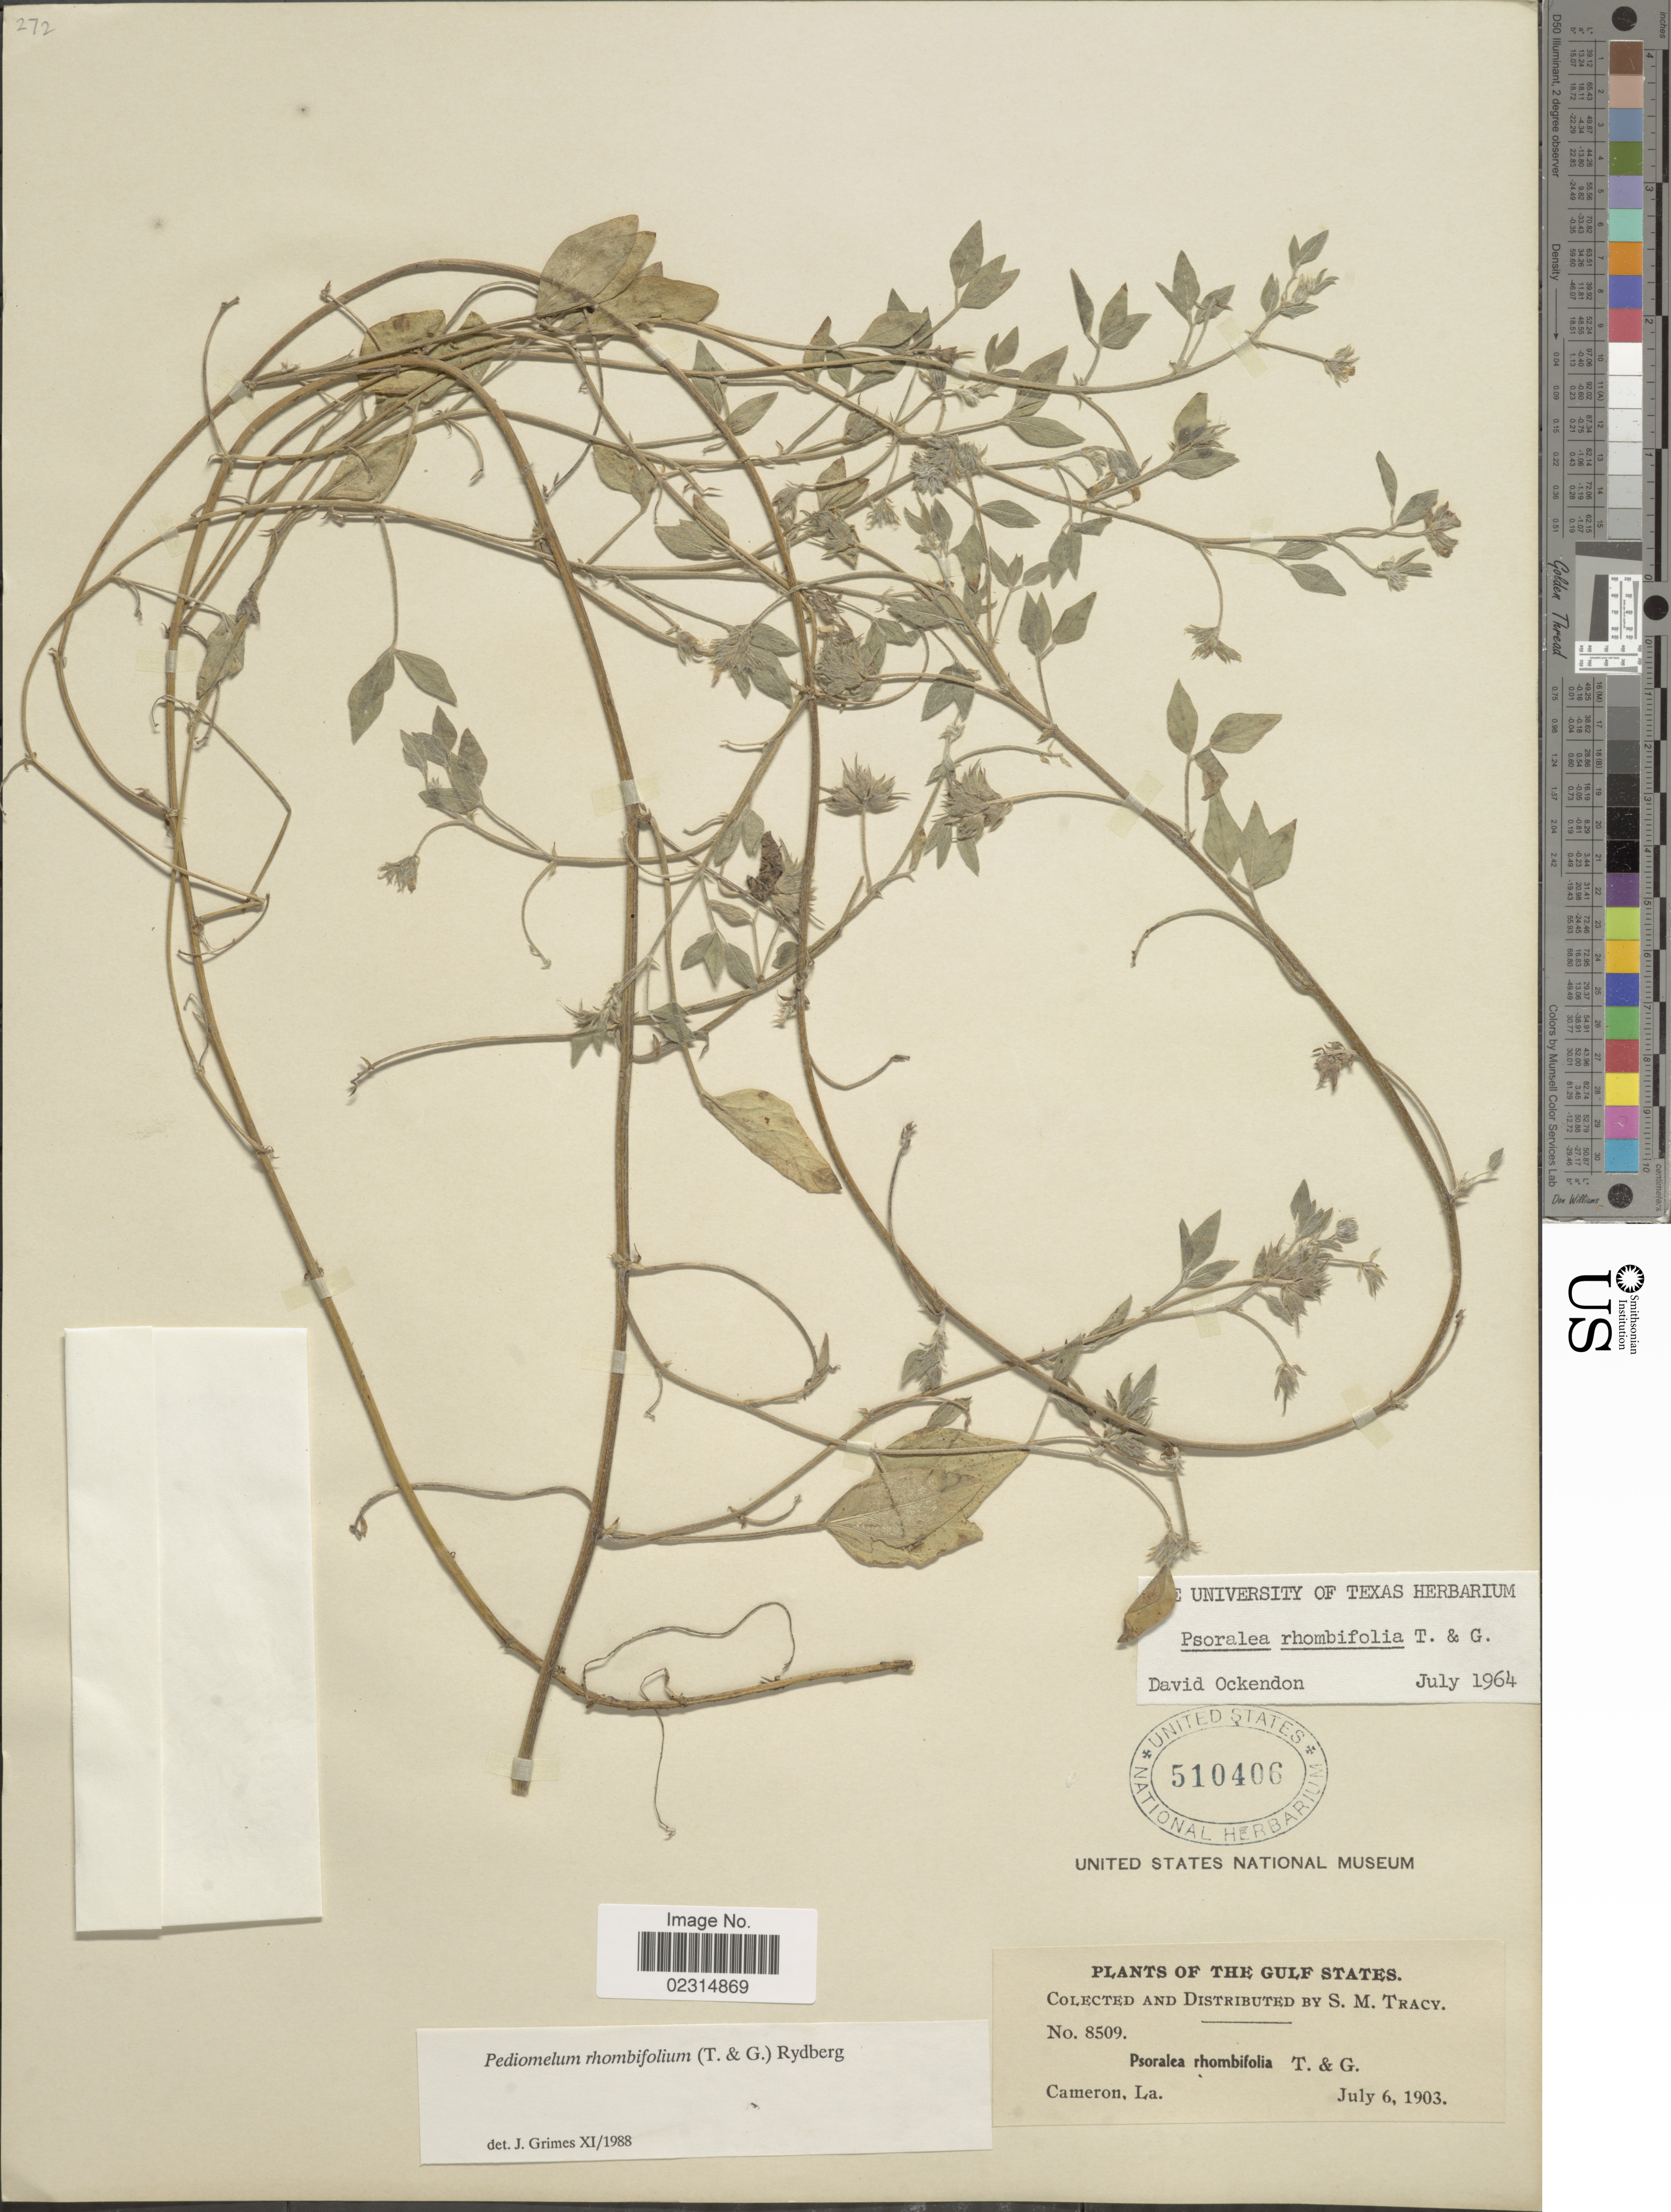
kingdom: Plantae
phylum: Tracheophyta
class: Magnoliopsida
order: Fabales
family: Fabaceae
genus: Pediomelum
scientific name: Pediomelum rhombifolium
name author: (Torr. & A. Gray) Rydb.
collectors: S. M. Tracy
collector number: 8509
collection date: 1903-07-06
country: United States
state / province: Louisiana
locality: The Gulf States, Cameron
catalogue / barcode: US 510406